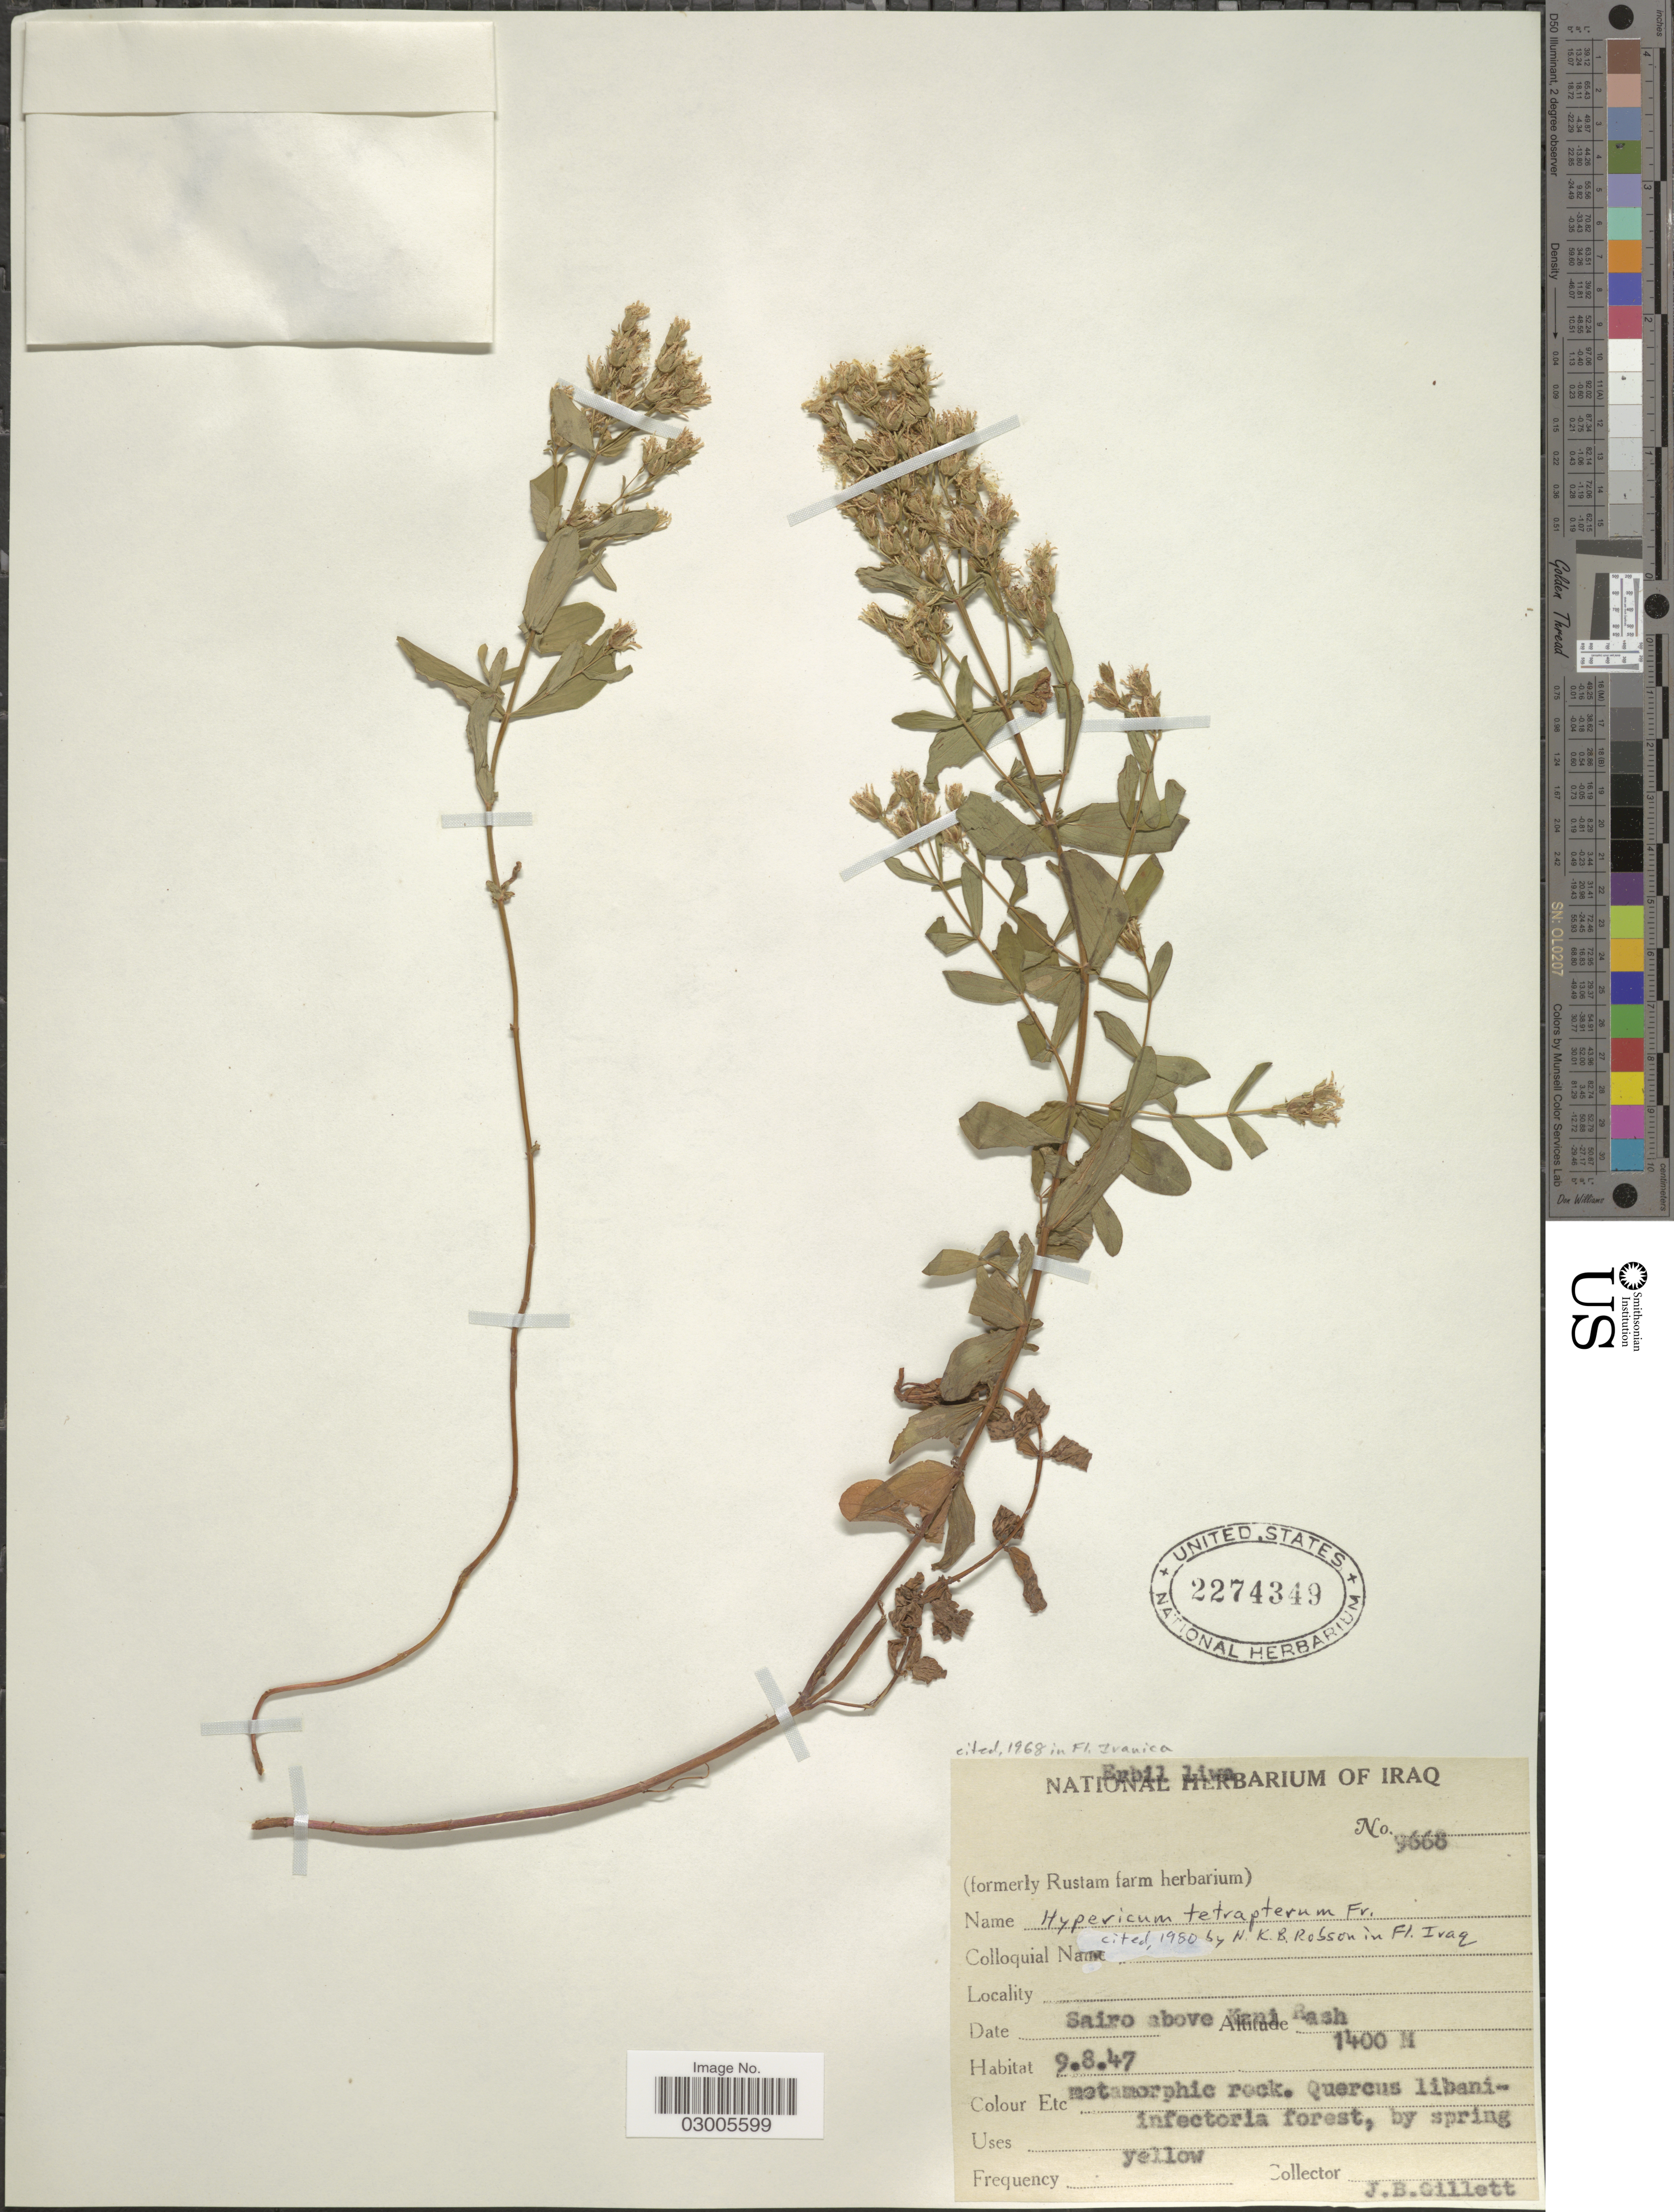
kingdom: Plantae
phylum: Tracheophyta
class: Magnoliopsida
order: Malpighiales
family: Hypericaceae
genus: Hypericum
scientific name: Hypericum tetrapterum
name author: Fr.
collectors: J. B. Gillett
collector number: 9668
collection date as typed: Transcribed d/m/y: 9/8/47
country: Iraq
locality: Erbil liwa. Sairo above Kani Rash.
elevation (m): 1400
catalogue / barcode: US 2274349